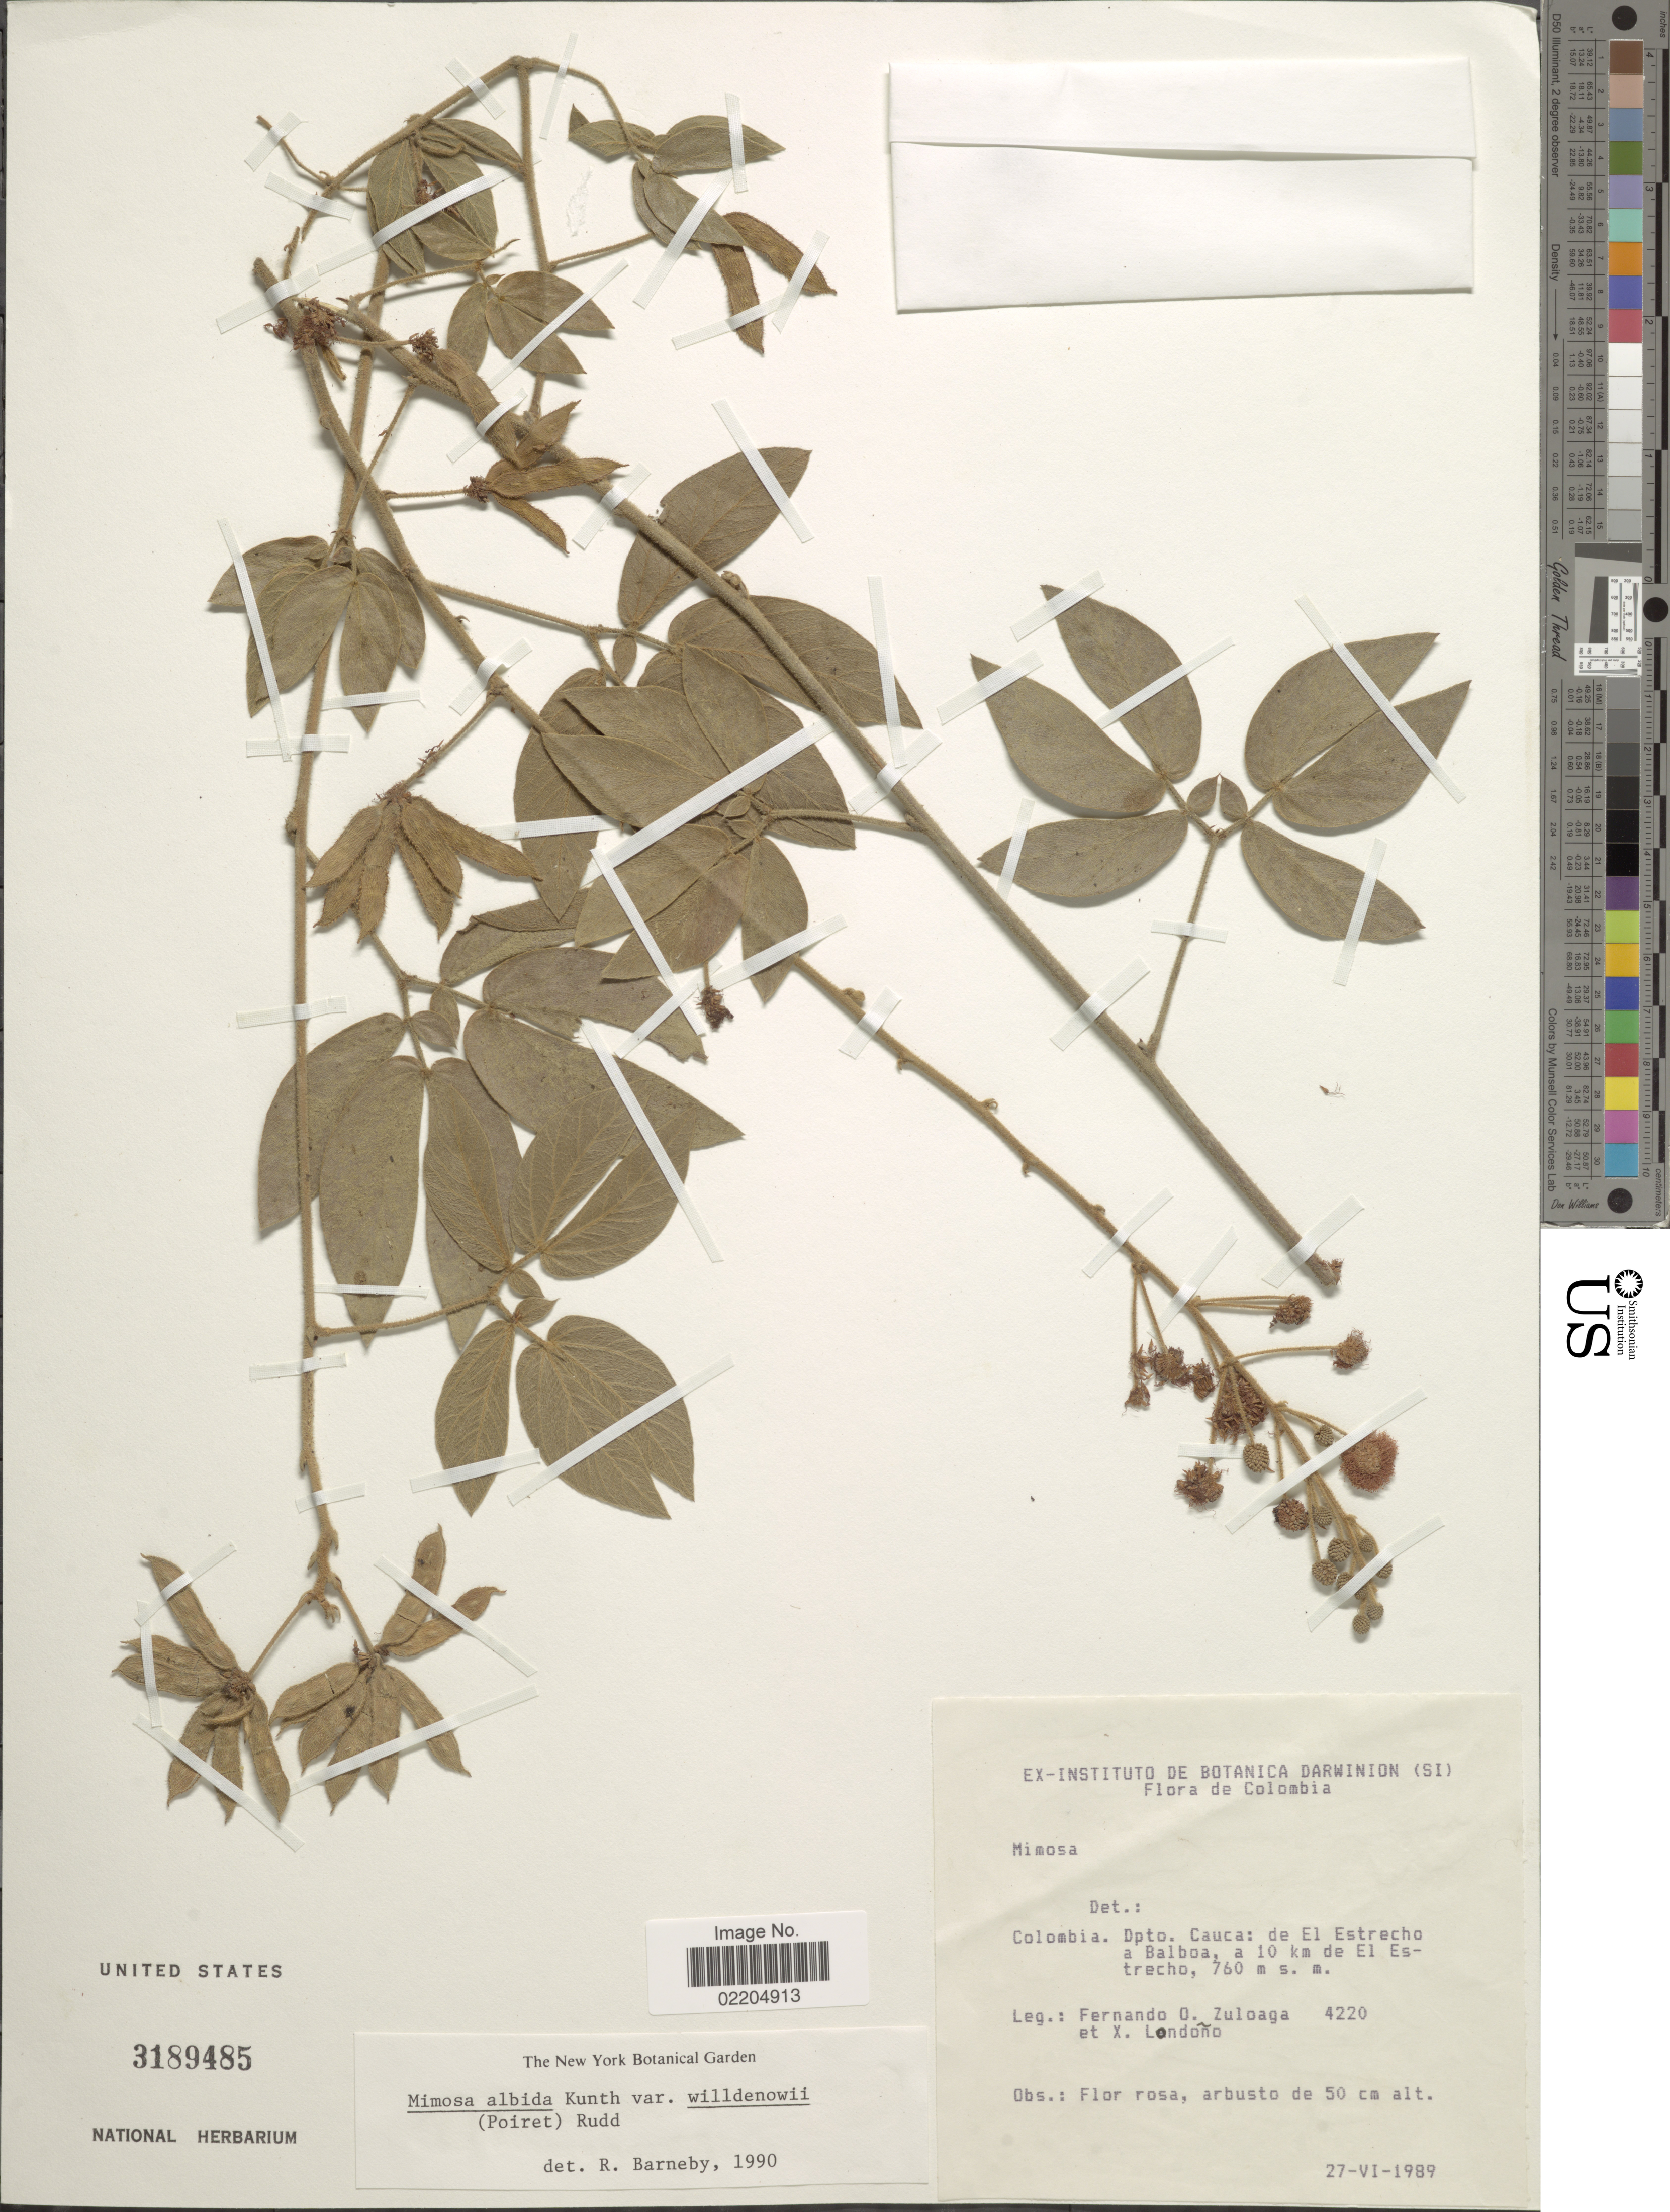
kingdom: Plantae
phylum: Tracheophyta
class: Magnoliopsida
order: Fabales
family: Fabaceae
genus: Mimosa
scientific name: Mimosa albida var. willdenowii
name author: (Poir.) Rudd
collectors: F. O. Zuloaga & X. Londoño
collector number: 4220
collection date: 1989-06-27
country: Colombia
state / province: Cauca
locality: De el Estrecho a Balboa, a 10 km de El Estrecho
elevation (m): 760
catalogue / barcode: US 3189485